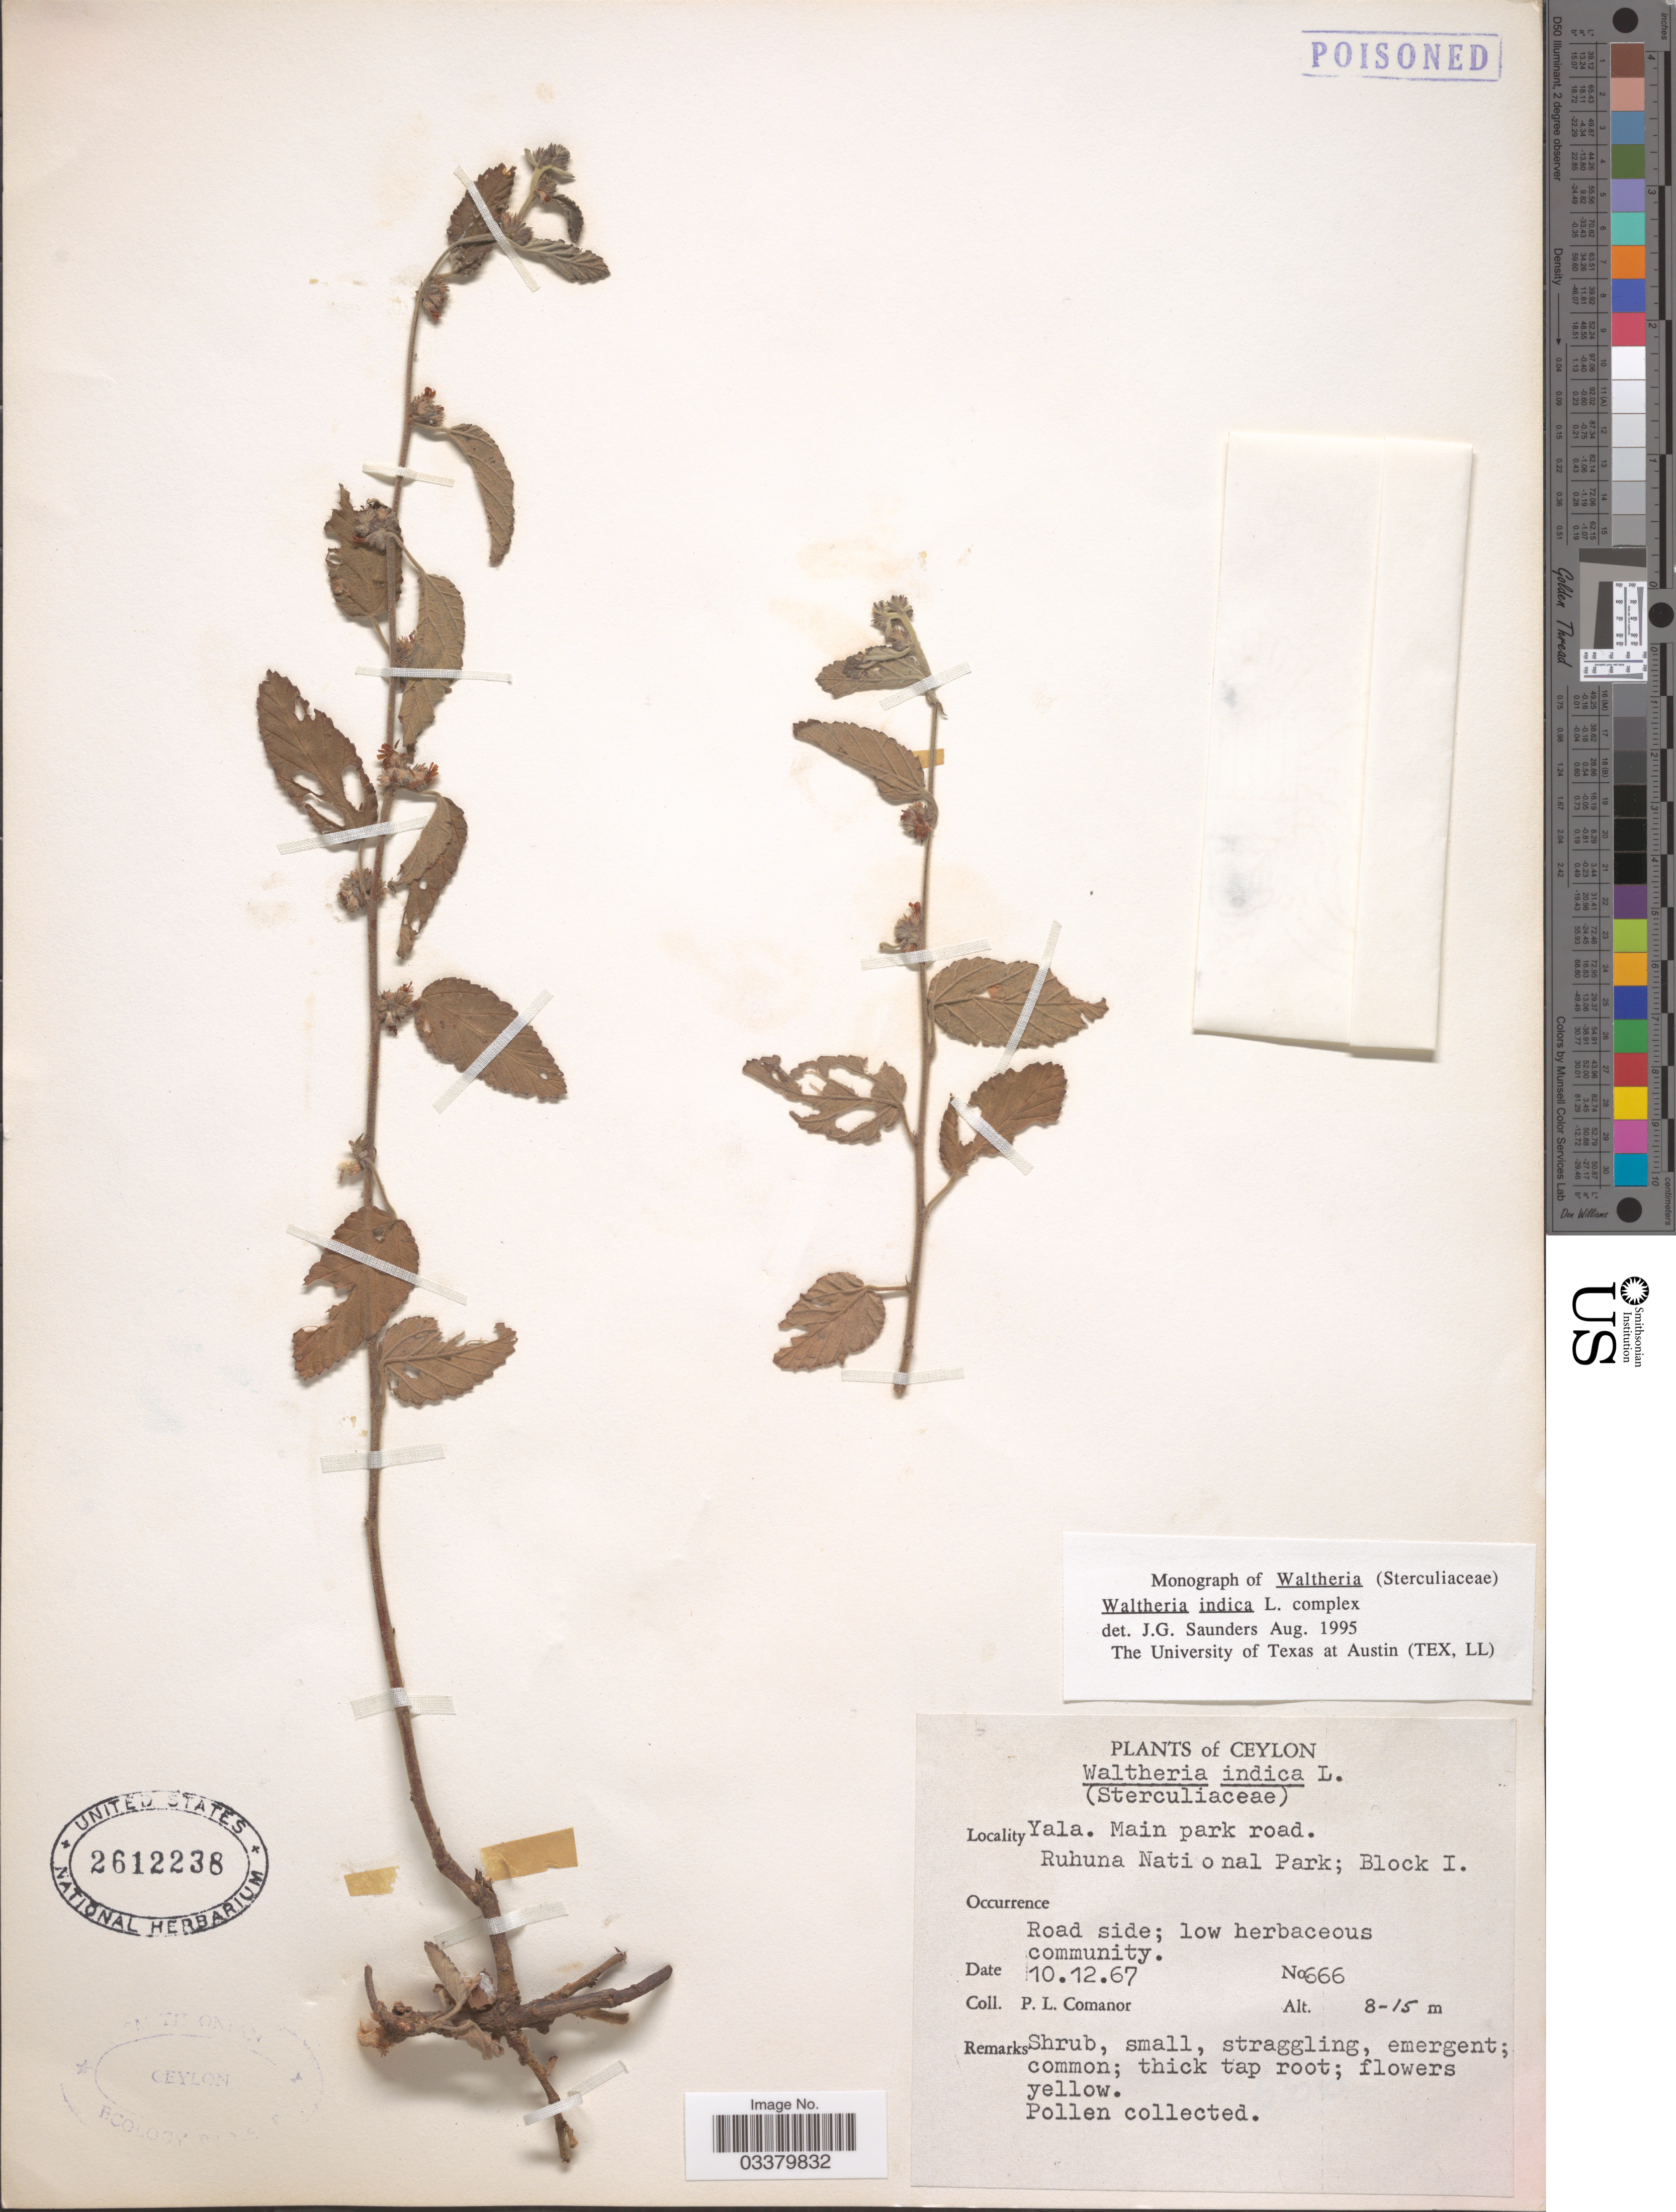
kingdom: Plantae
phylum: Tracheophyta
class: Magnoliopsida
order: Malvales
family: Malvaceae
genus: Waltheria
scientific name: Waltheria indica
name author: L.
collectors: P. Comanor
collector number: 666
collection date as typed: Transcribed d/m/y: 10/12/67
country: Sri Lanka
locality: Ceylon, Yala. Main park road. Ruhuna National Park; Block I.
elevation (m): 8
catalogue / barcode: US 2612238